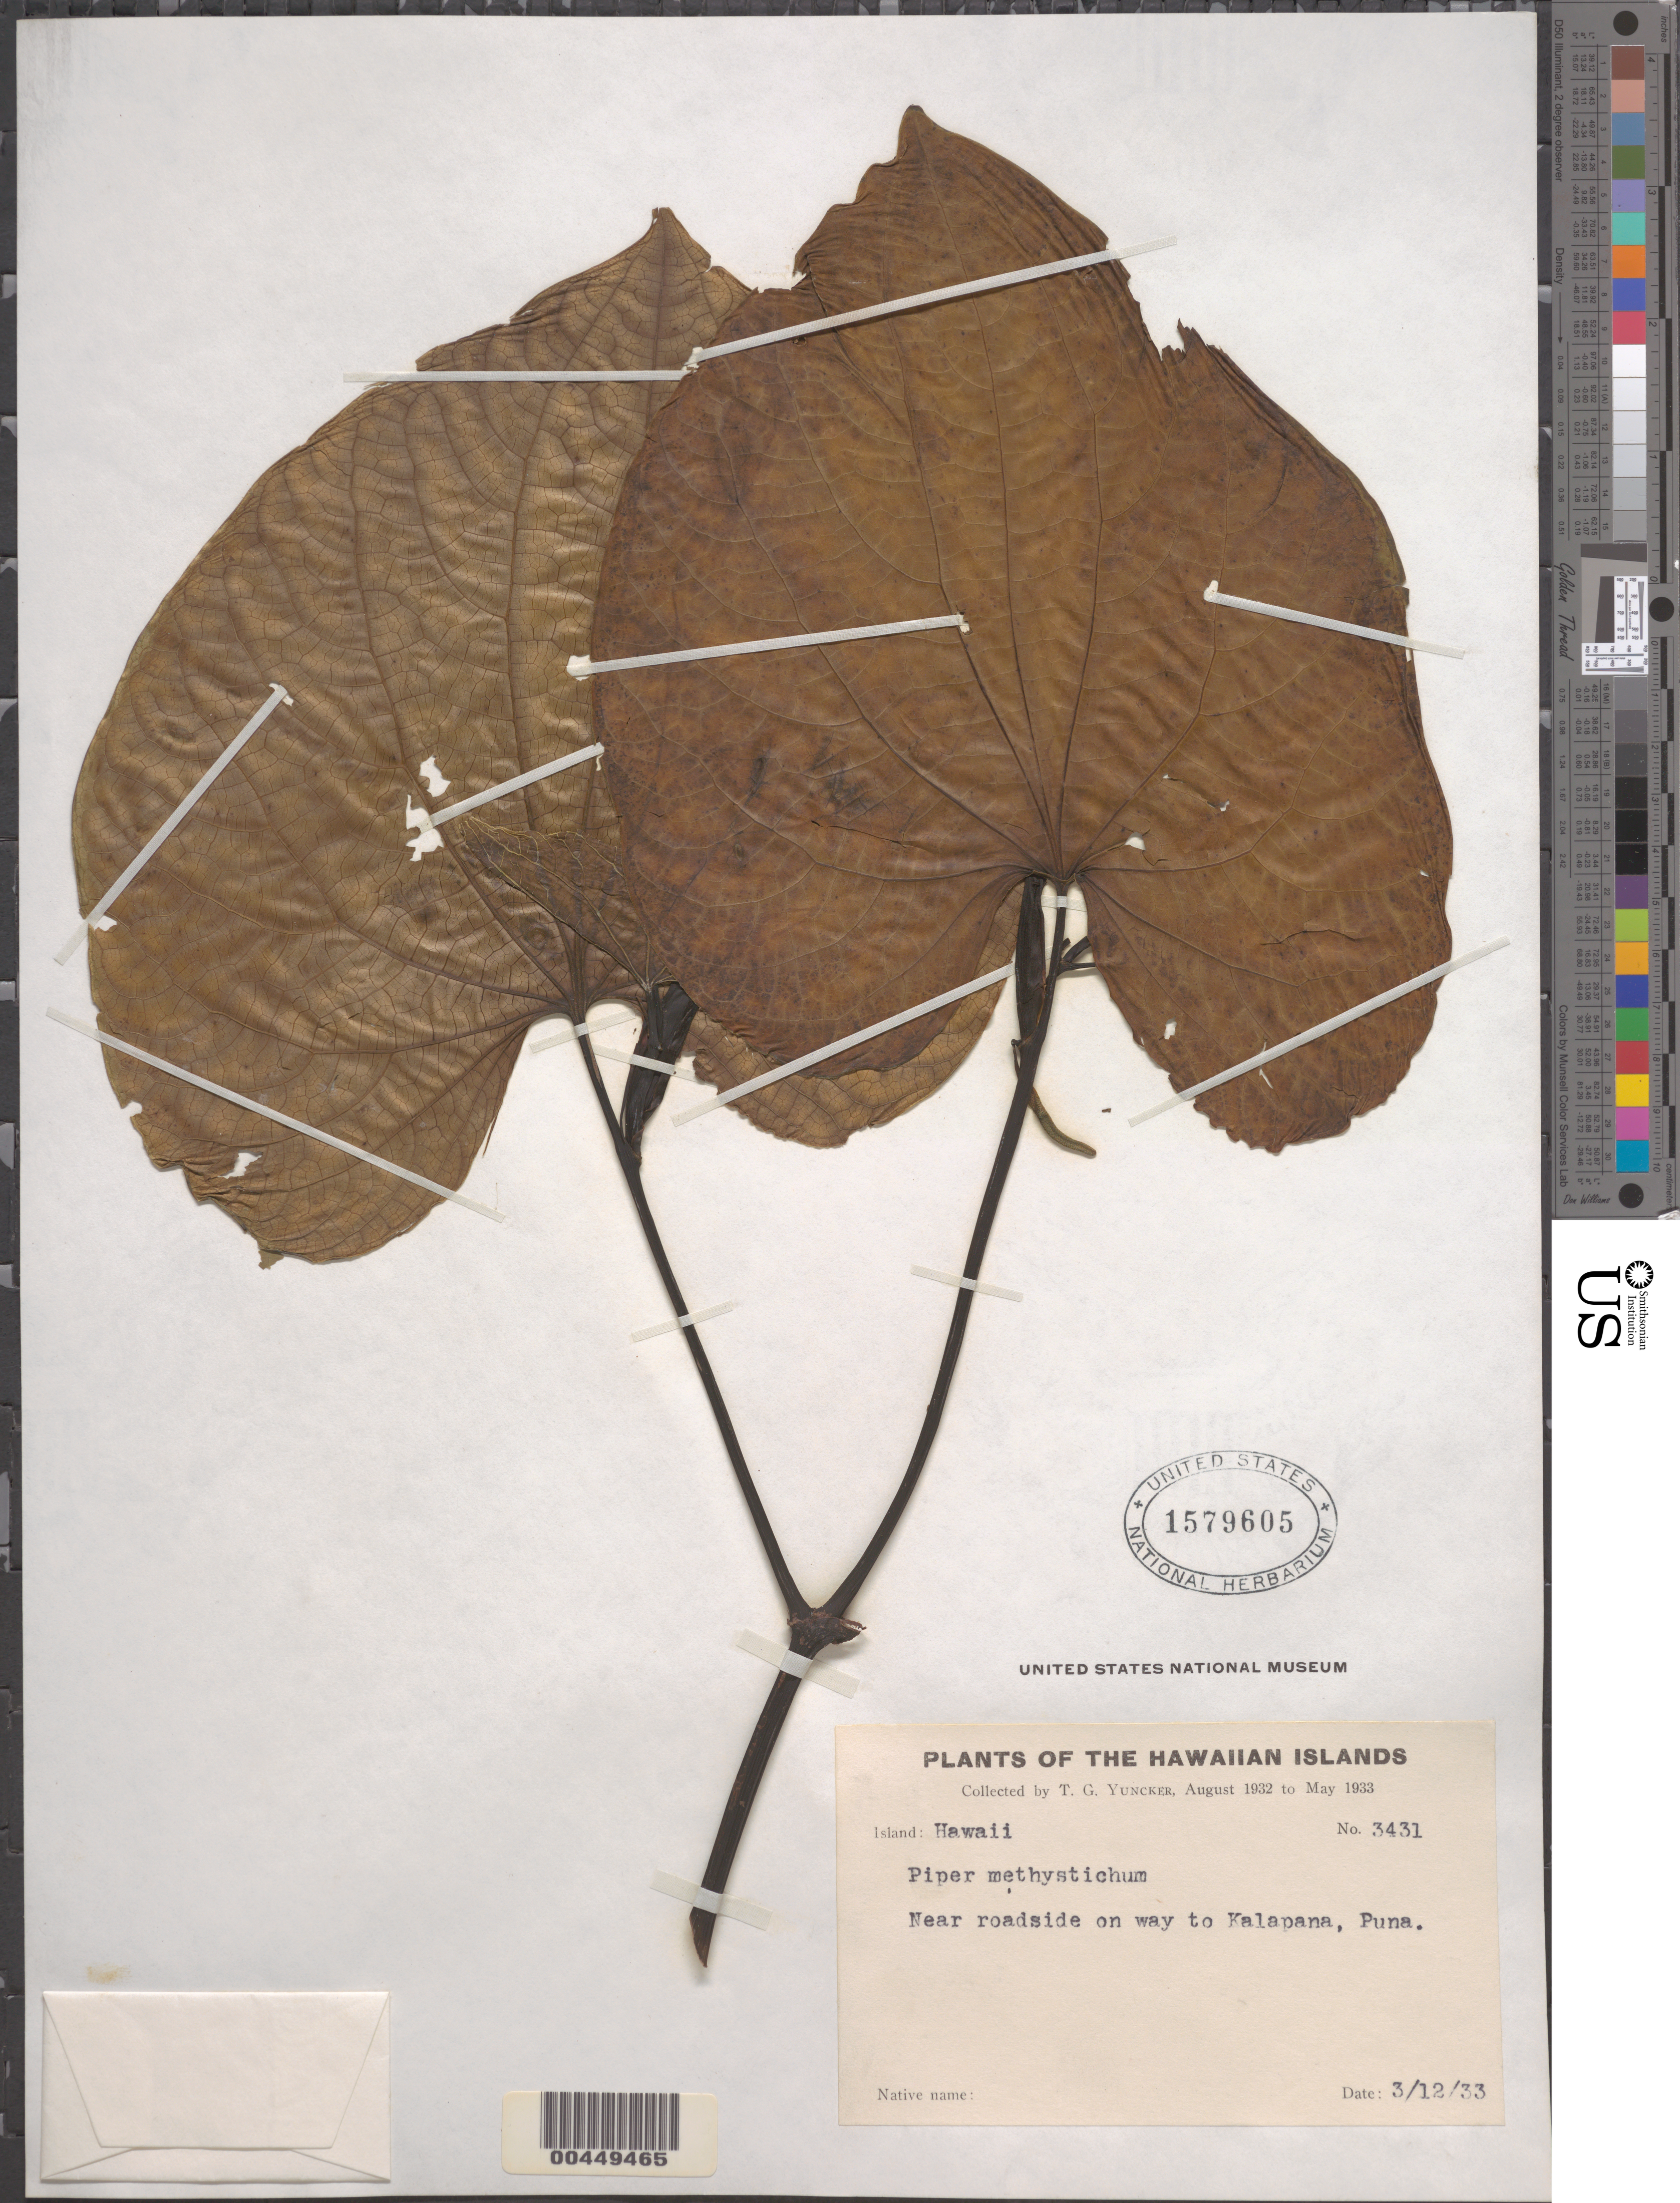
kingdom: Plantae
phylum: Tracheophyta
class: Magnoliopsida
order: Piperales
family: Piperaceae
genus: Piper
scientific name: Piper methysticum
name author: J.R. Forst. & G. Forst.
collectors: T. G. Yuncker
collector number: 3431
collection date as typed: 12 Mar 1933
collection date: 1933-03-12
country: United States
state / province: Hawaii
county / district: Hawaii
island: Hawaii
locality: Near roadside on way to Kalapana, Puna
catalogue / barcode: US 1579605